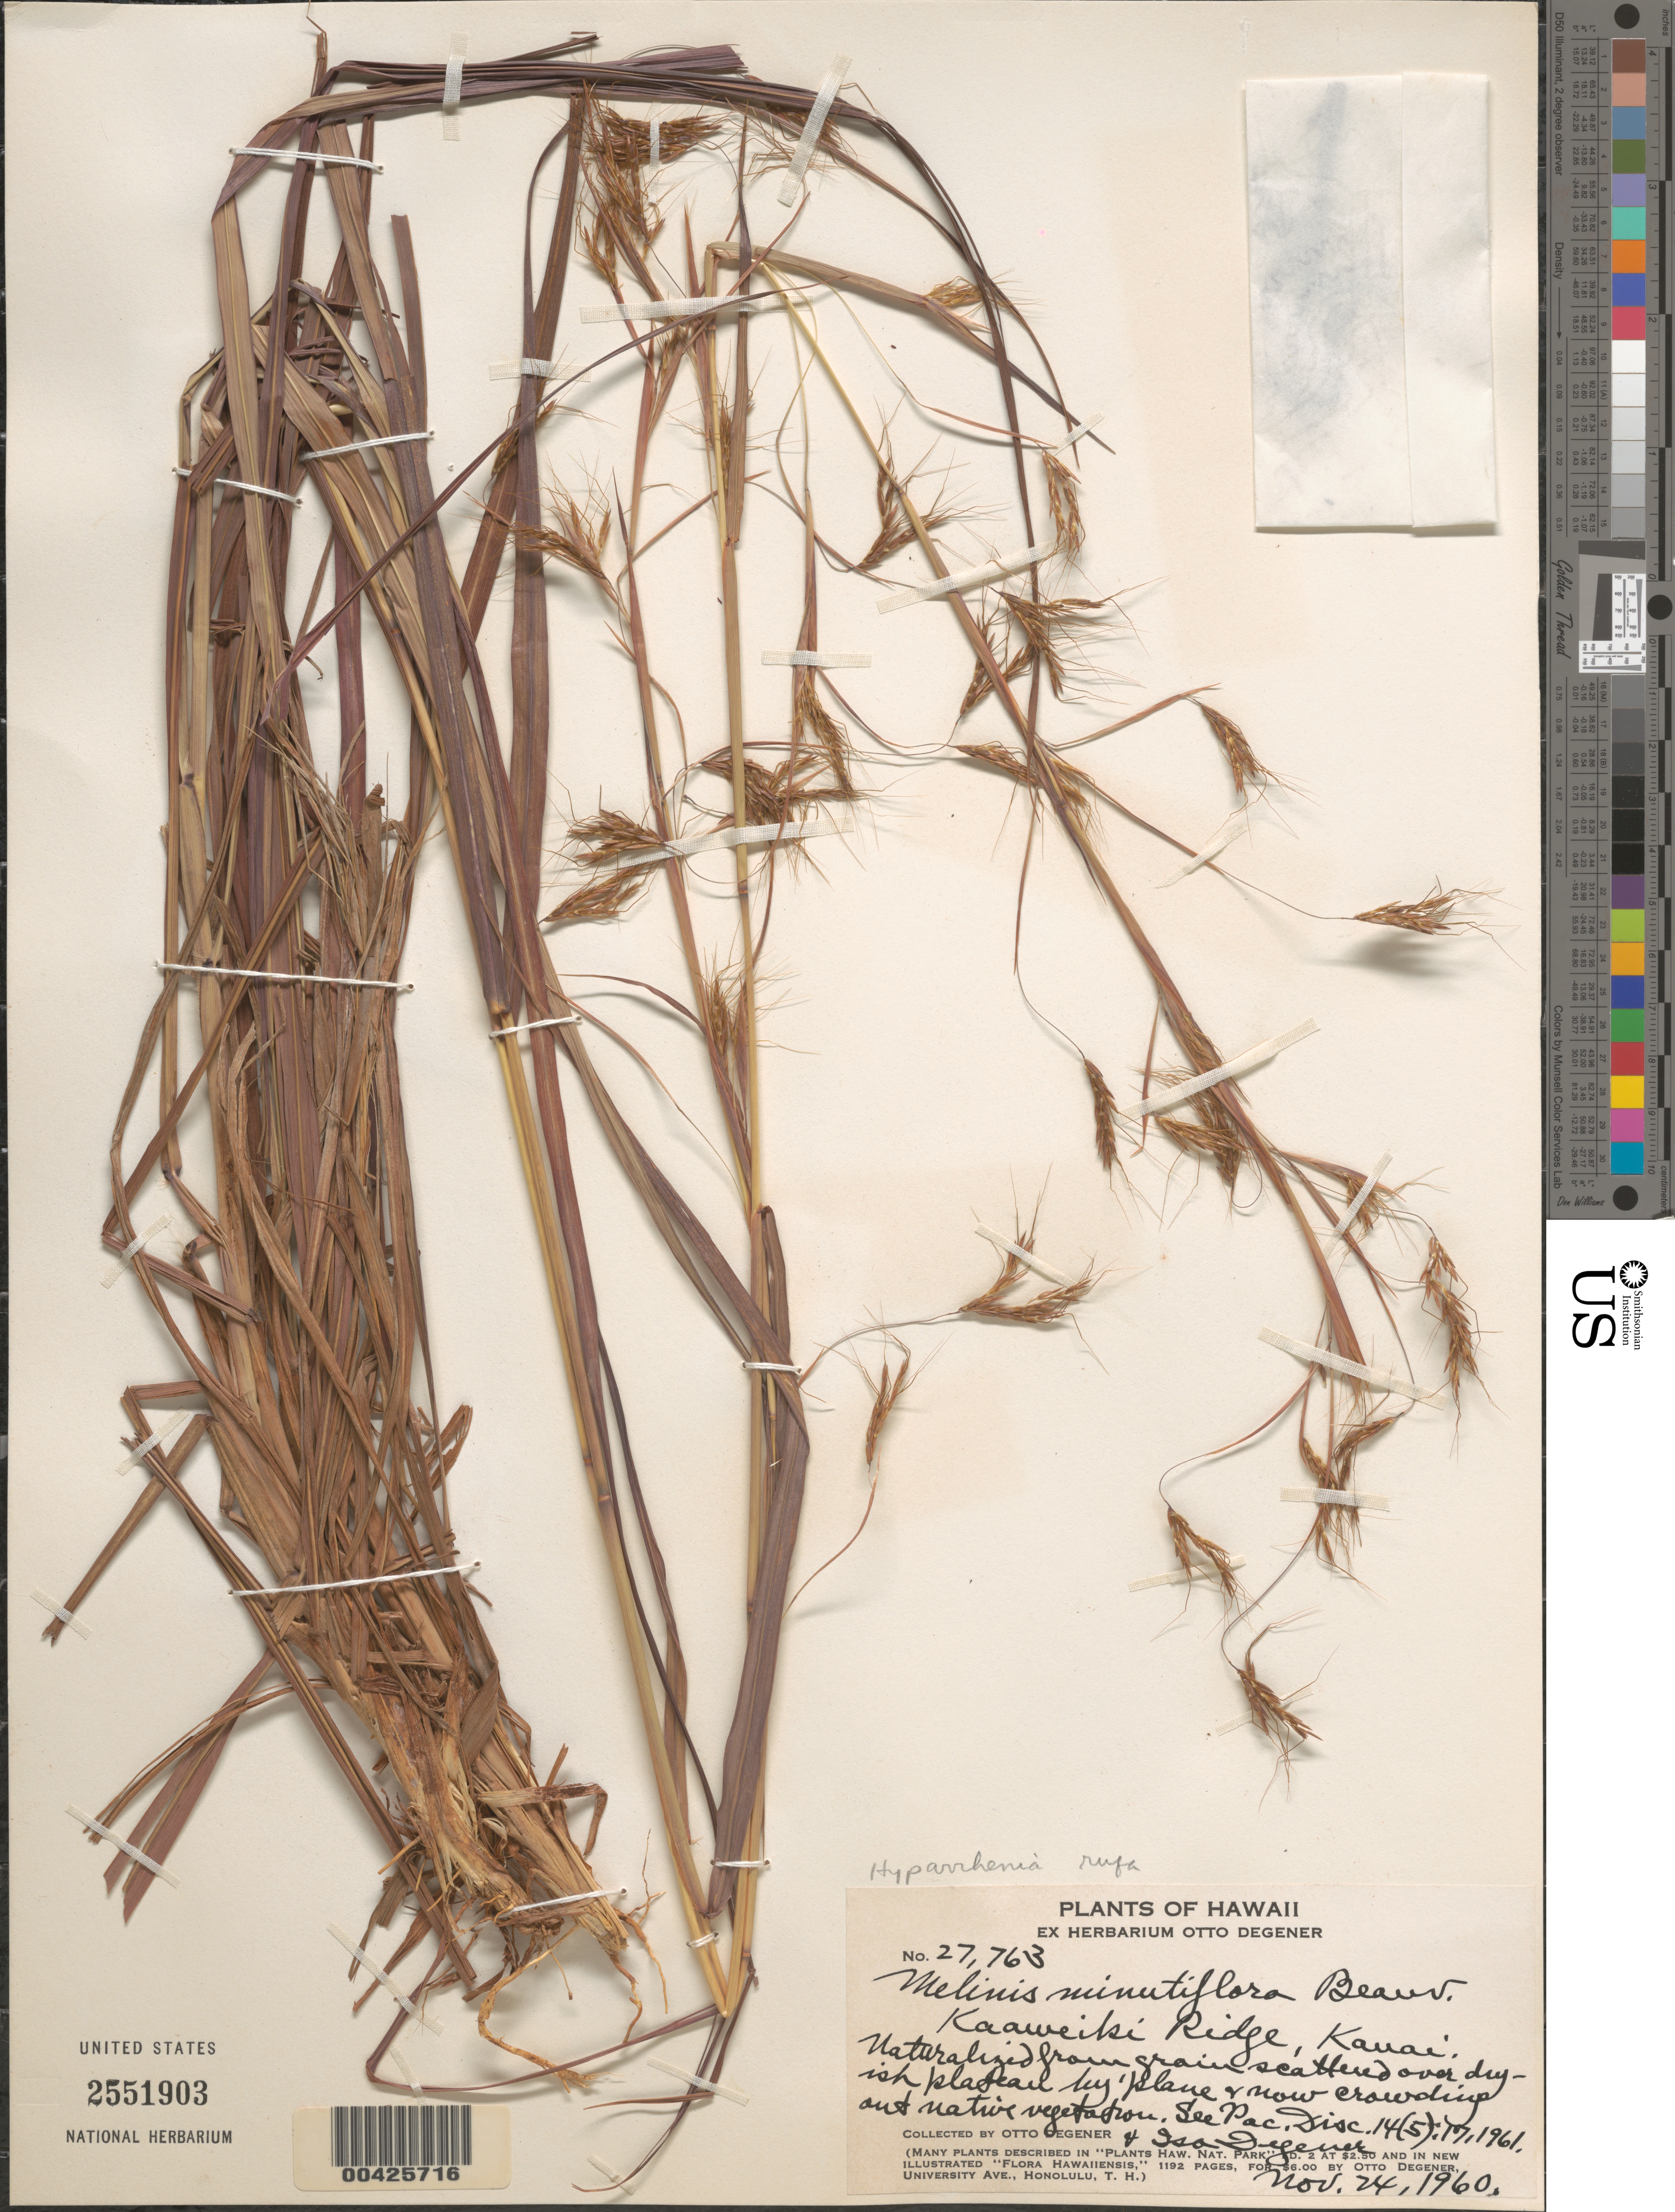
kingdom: Plantae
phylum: Tracheophyta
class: Liliopsida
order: Poales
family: Poaceae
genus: Hyparrhenia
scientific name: Hyparrhenia rufa var. rufa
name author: (Nees) Stapf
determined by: Faccenda, K.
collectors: O. Degener & I. Degener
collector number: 27763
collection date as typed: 24 Nov 1960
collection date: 1960-11-24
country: United States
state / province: Hawaii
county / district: Kauai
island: Kaua'i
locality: Kaaweiki Ridge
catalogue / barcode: US 2551903